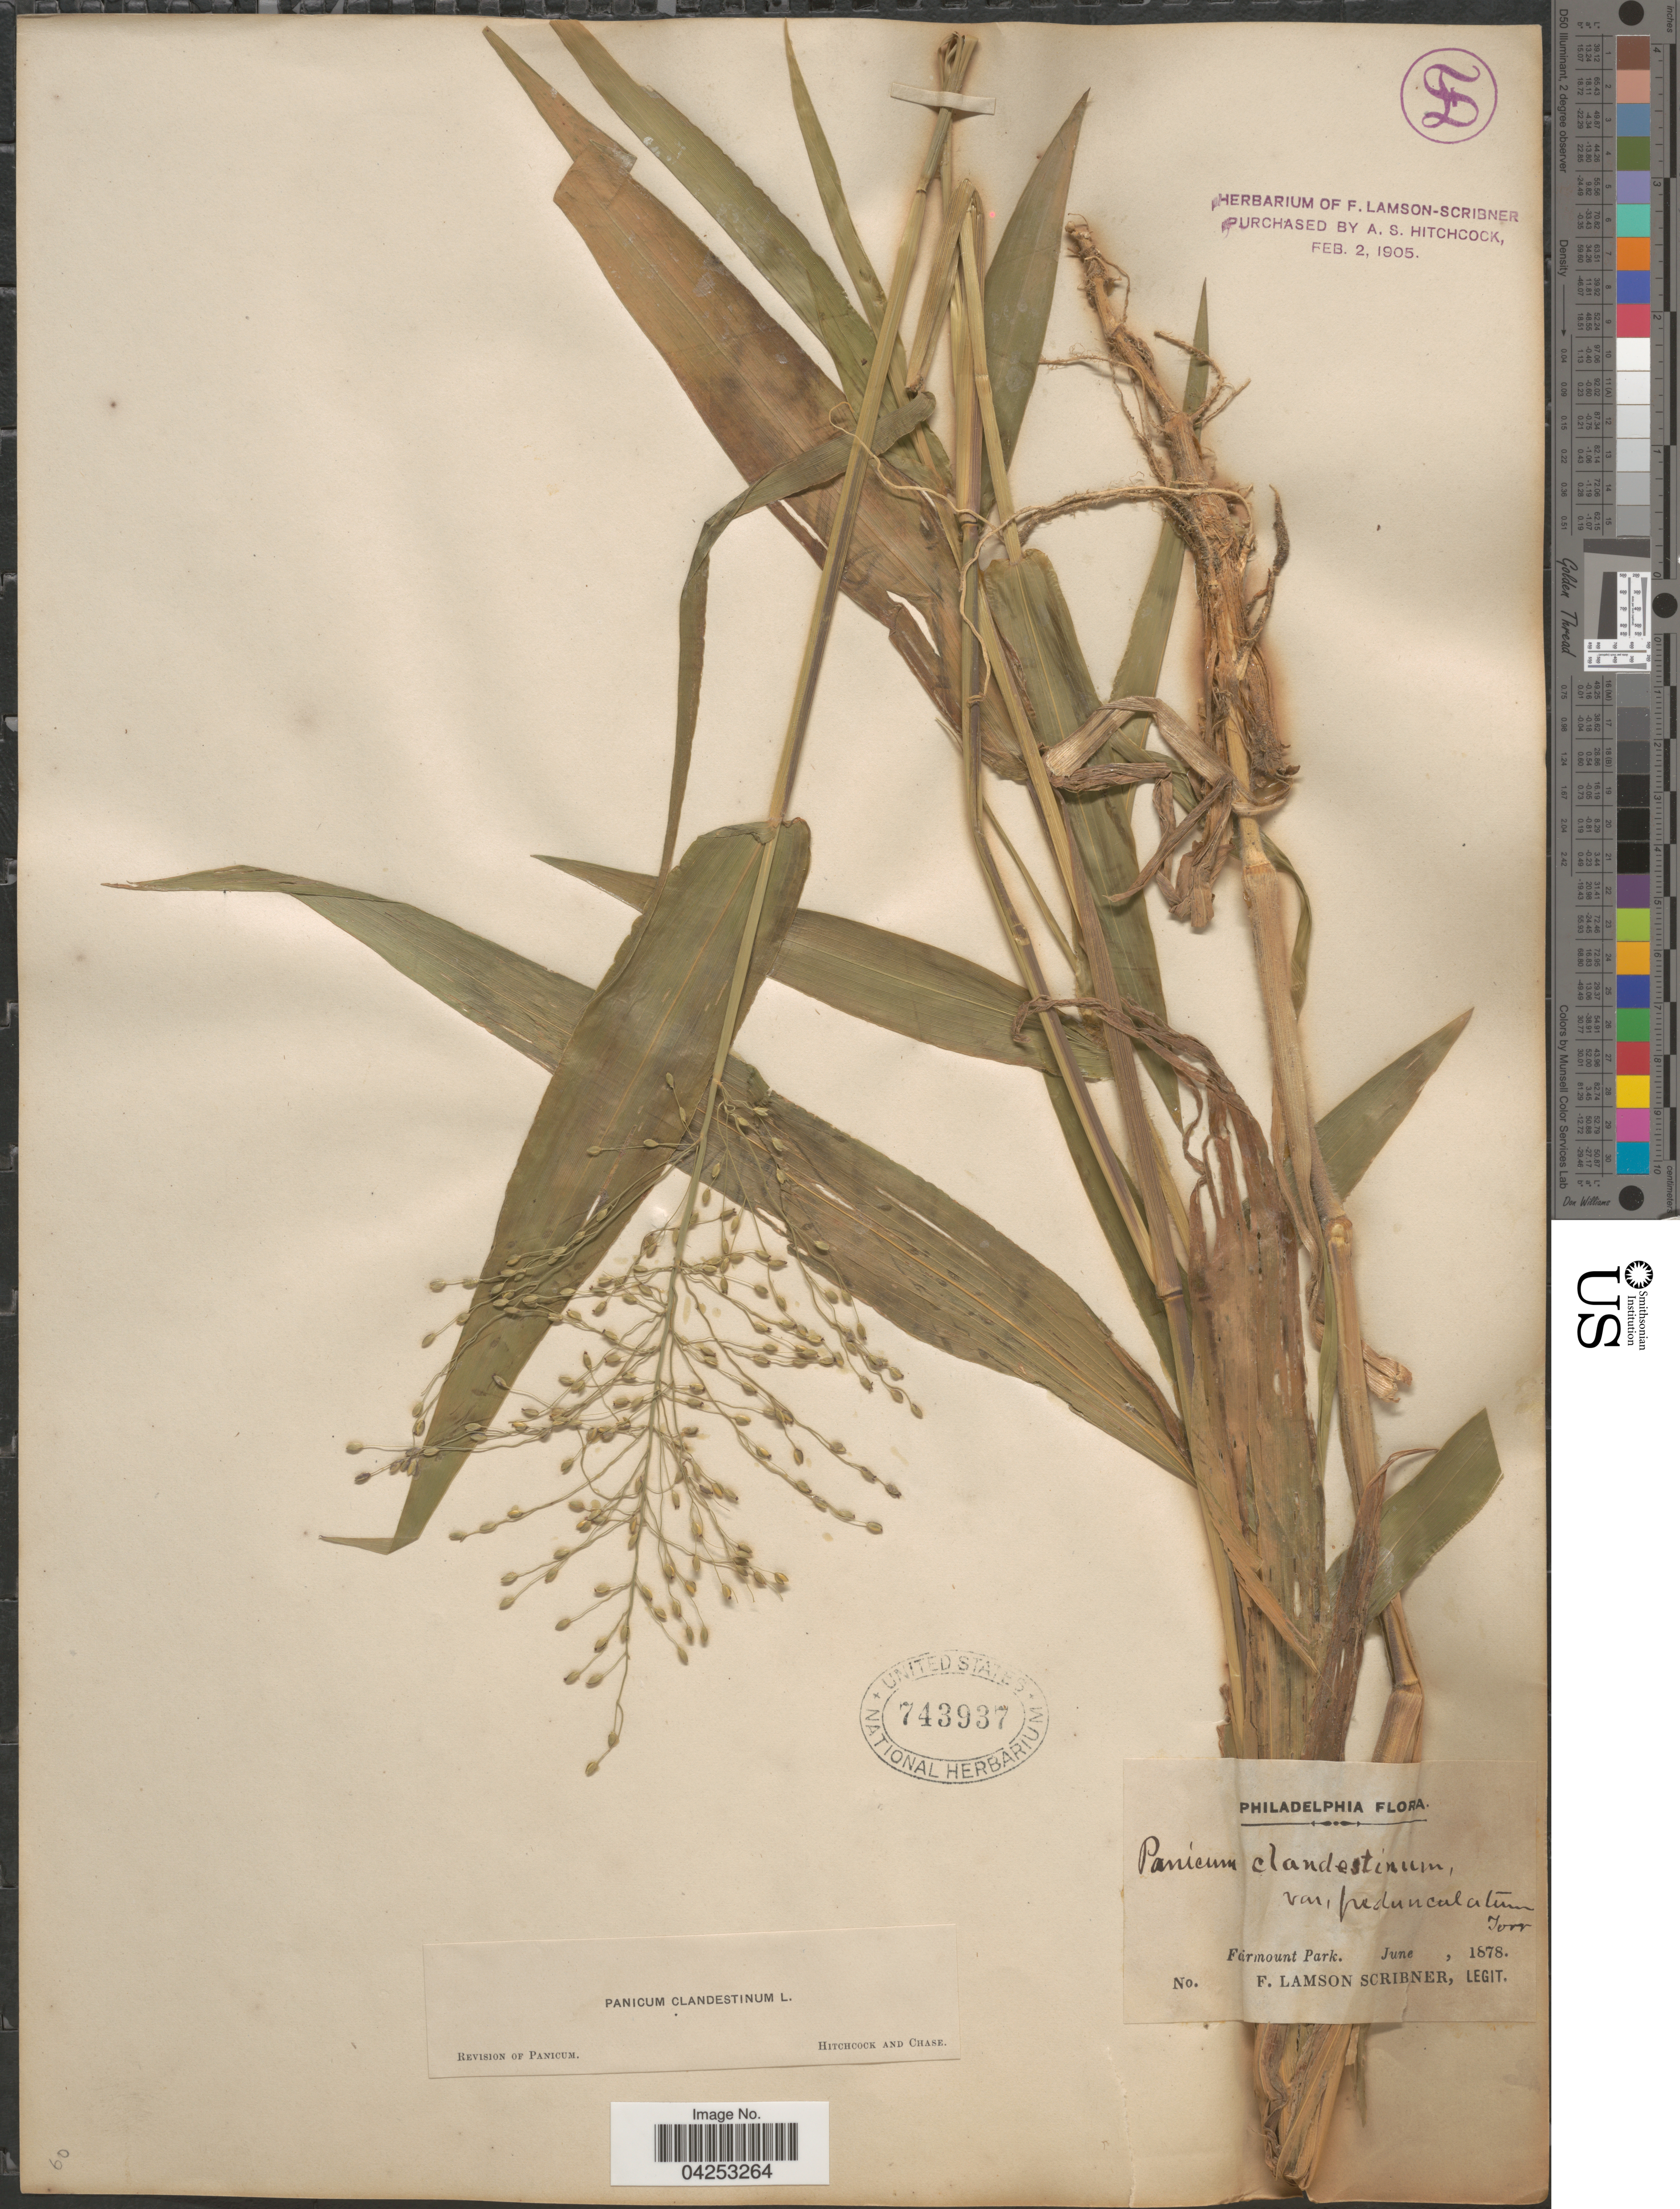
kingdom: Plantae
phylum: Tracheophyta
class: Liliopsida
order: Poales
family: Poaceae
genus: Dichanthelium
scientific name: Dichanthelium clandestinum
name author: (L.) Gould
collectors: F. L. Scribner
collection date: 1878-06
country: United States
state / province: Pennsylvania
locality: Philadelphia. Fairmount Park.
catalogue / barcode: US 743937